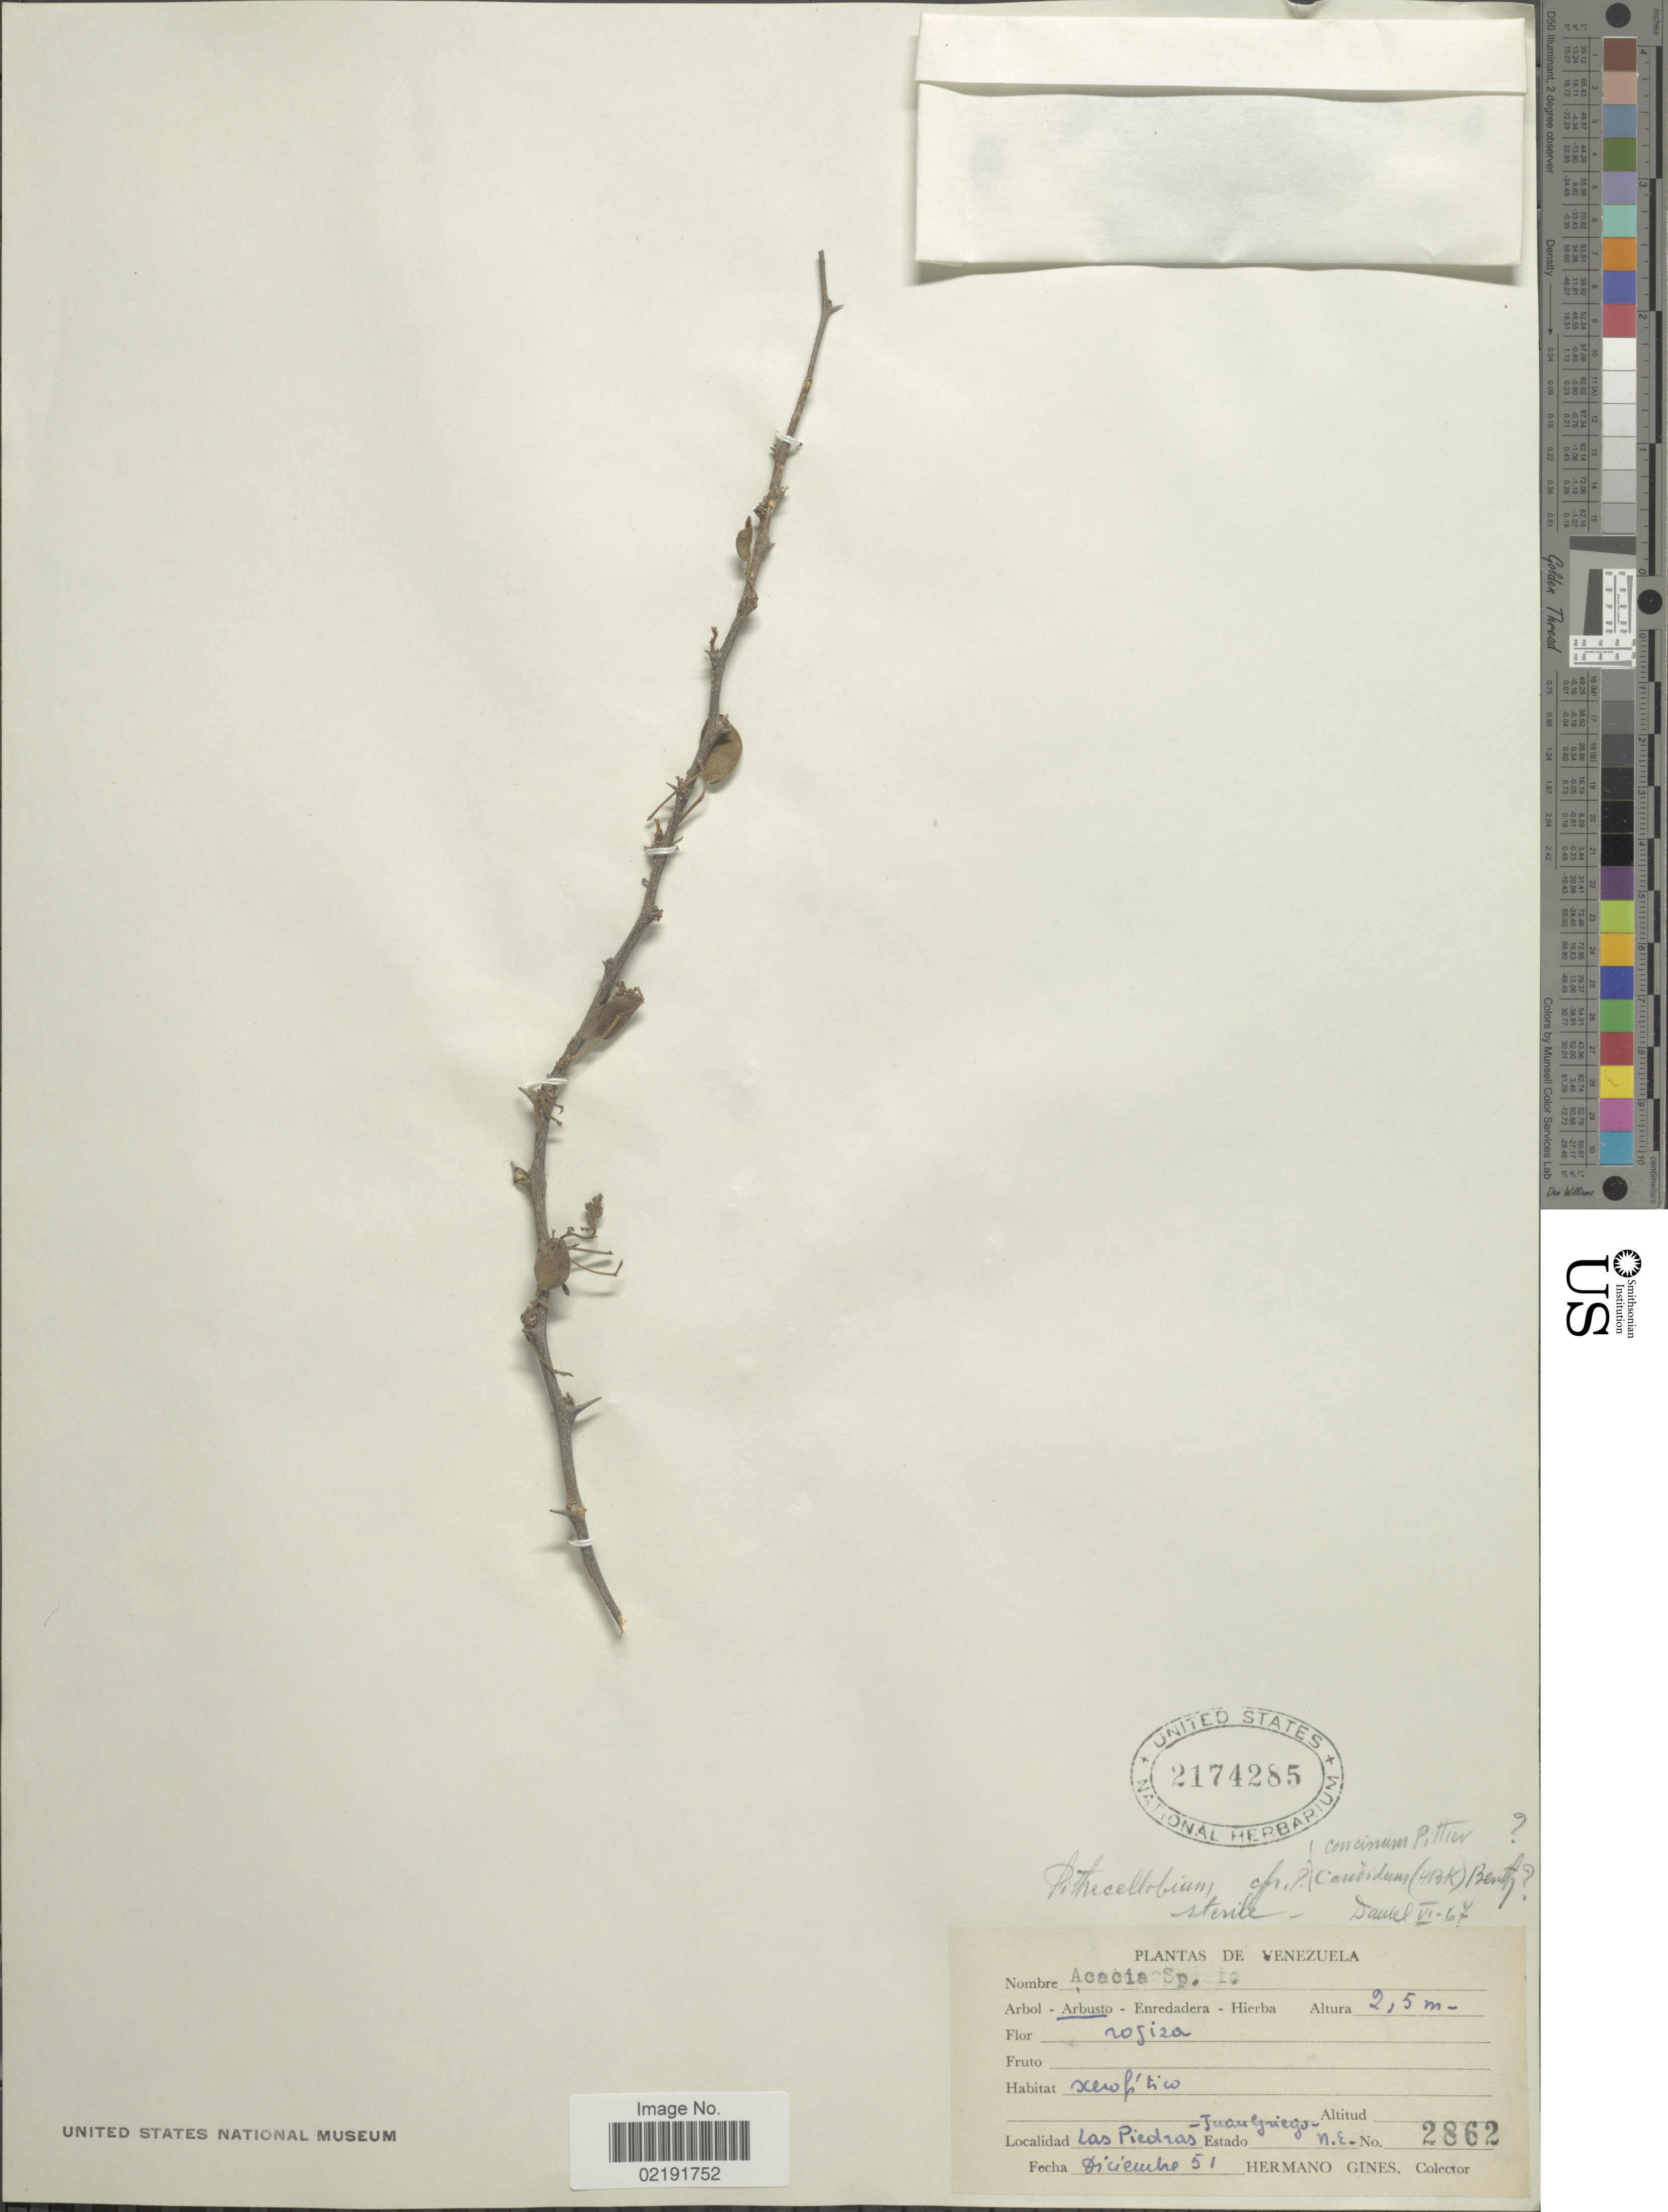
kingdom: Plantae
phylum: Tracheophyta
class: Magnoliopsida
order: Fabales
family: Fabaceae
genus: Pithecellobium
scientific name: Pithecellobium subglobosum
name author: Pittier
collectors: Bro. Gines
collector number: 2862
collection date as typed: Transcribed d/m/y: /12/51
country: Venezuela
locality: Las Piedras-Juau Griego-Estado N.E.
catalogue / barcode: US 2174285